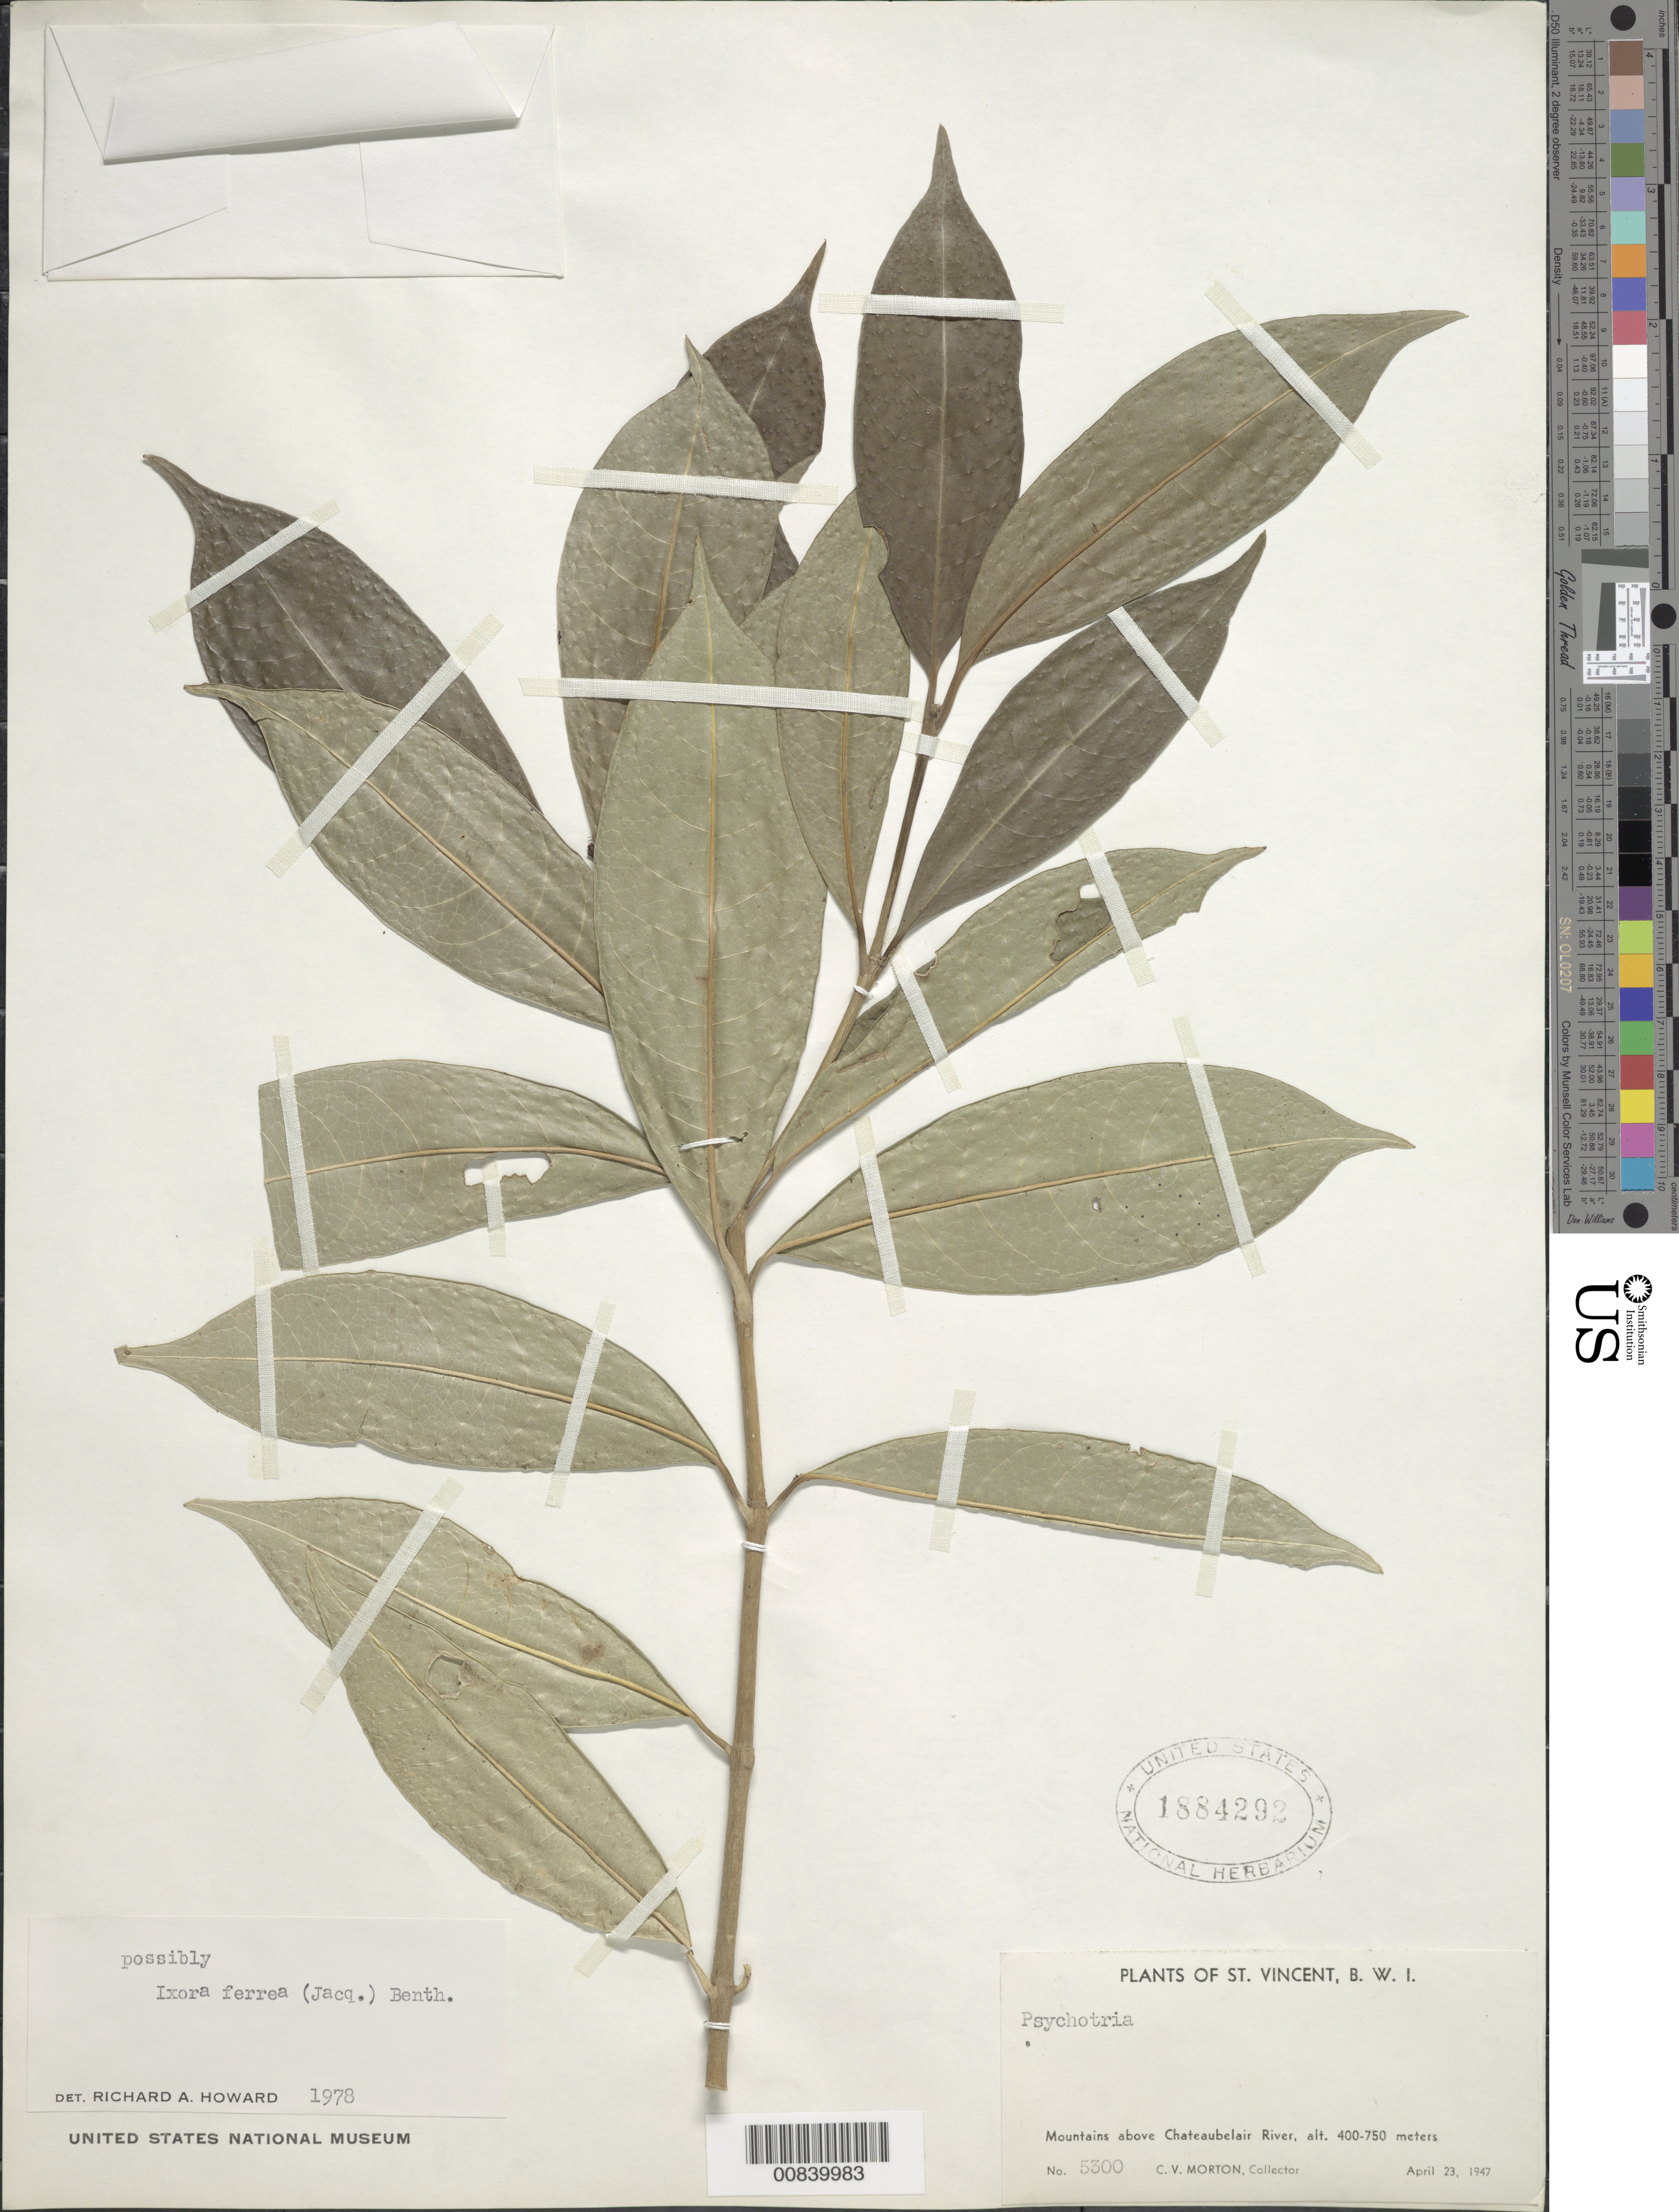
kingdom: Plantae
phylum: Tracheophyta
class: Magnoliopsida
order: Gentianales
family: Rubiaceae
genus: Ixora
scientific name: Ixora ferrea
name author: (Jacq.) Benth.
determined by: Howard, R. A.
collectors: C. V. Morton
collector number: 5300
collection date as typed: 23 Apr 1947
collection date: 1947-04-23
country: St. Vincent - Grenadines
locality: Mountains above Chateaubelair River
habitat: Montane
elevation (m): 400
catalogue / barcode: US 1884292